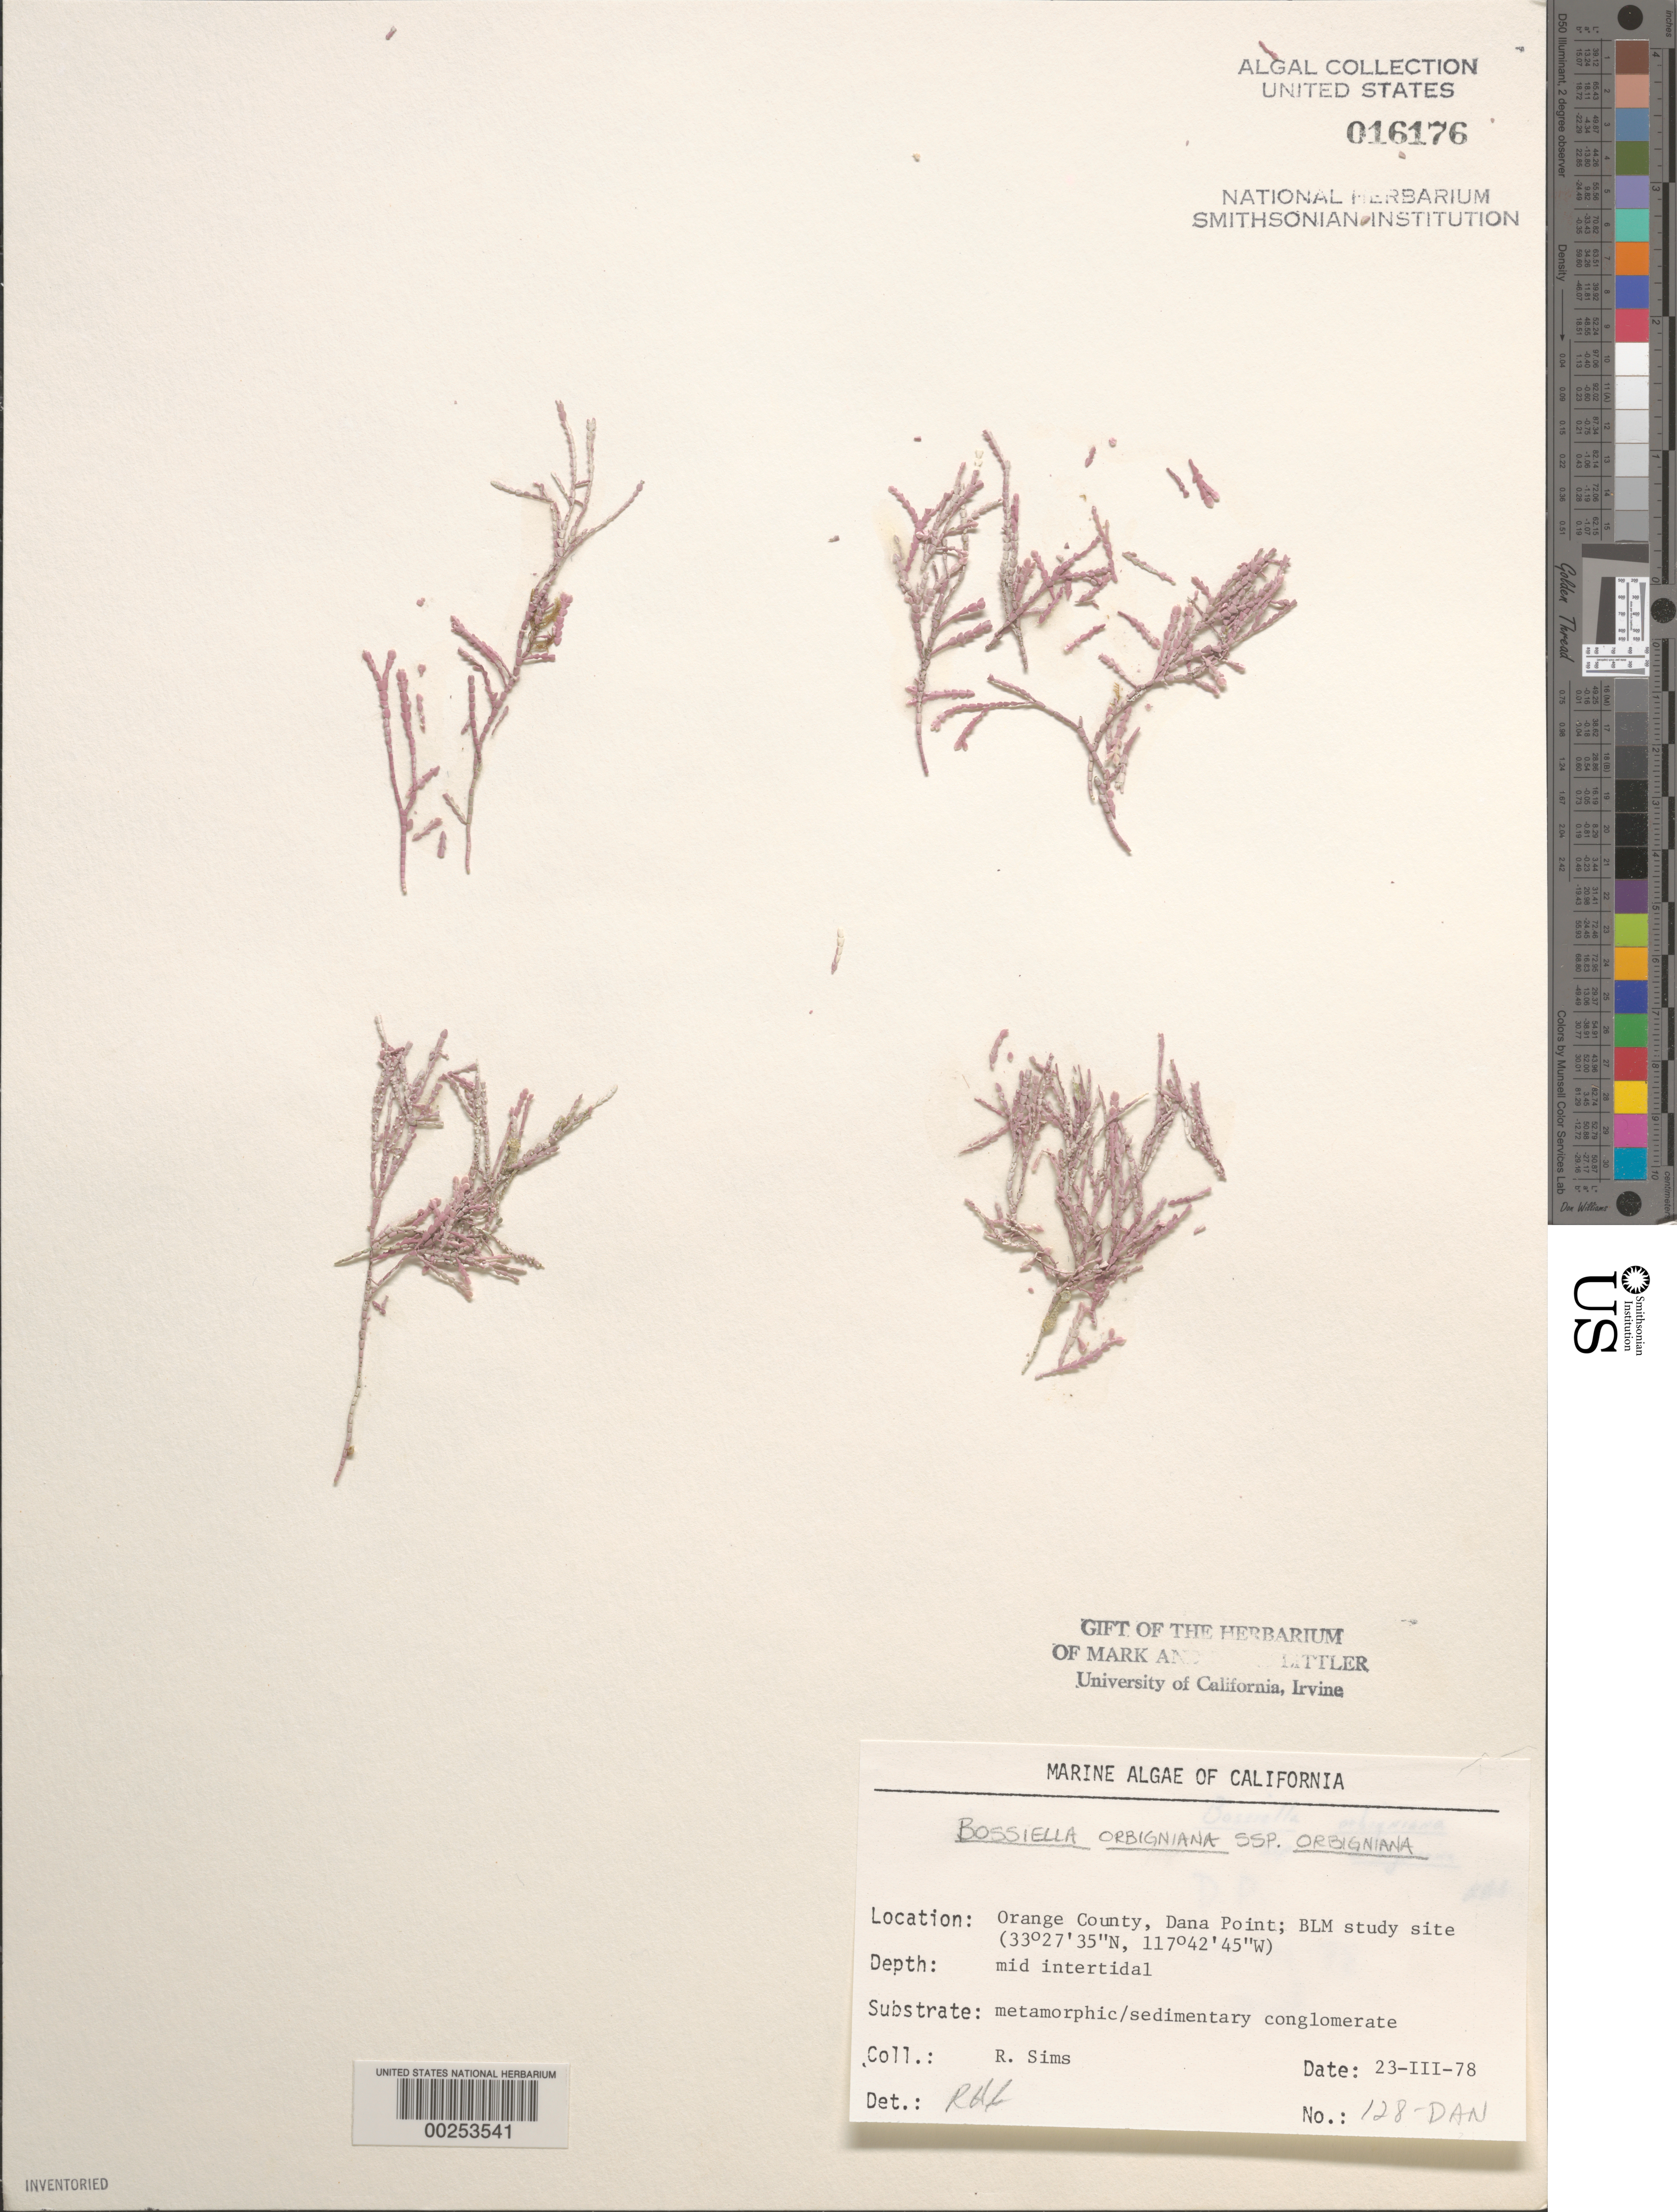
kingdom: Plantae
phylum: Rhodophyta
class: Florideophyceae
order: Corallinales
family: Corallinaceae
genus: Bossiella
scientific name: Bossiella orbigniana subsp. orbigniana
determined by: Sims, Robert H.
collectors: R. H. Sims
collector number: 128-dan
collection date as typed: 23 Mar 1978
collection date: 1978-03-23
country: United States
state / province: California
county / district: Orange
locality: Dana Point, 1 km north of marina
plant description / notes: BLM-SOCALBIGHT Rocky Intertidal Survey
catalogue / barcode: US 16176